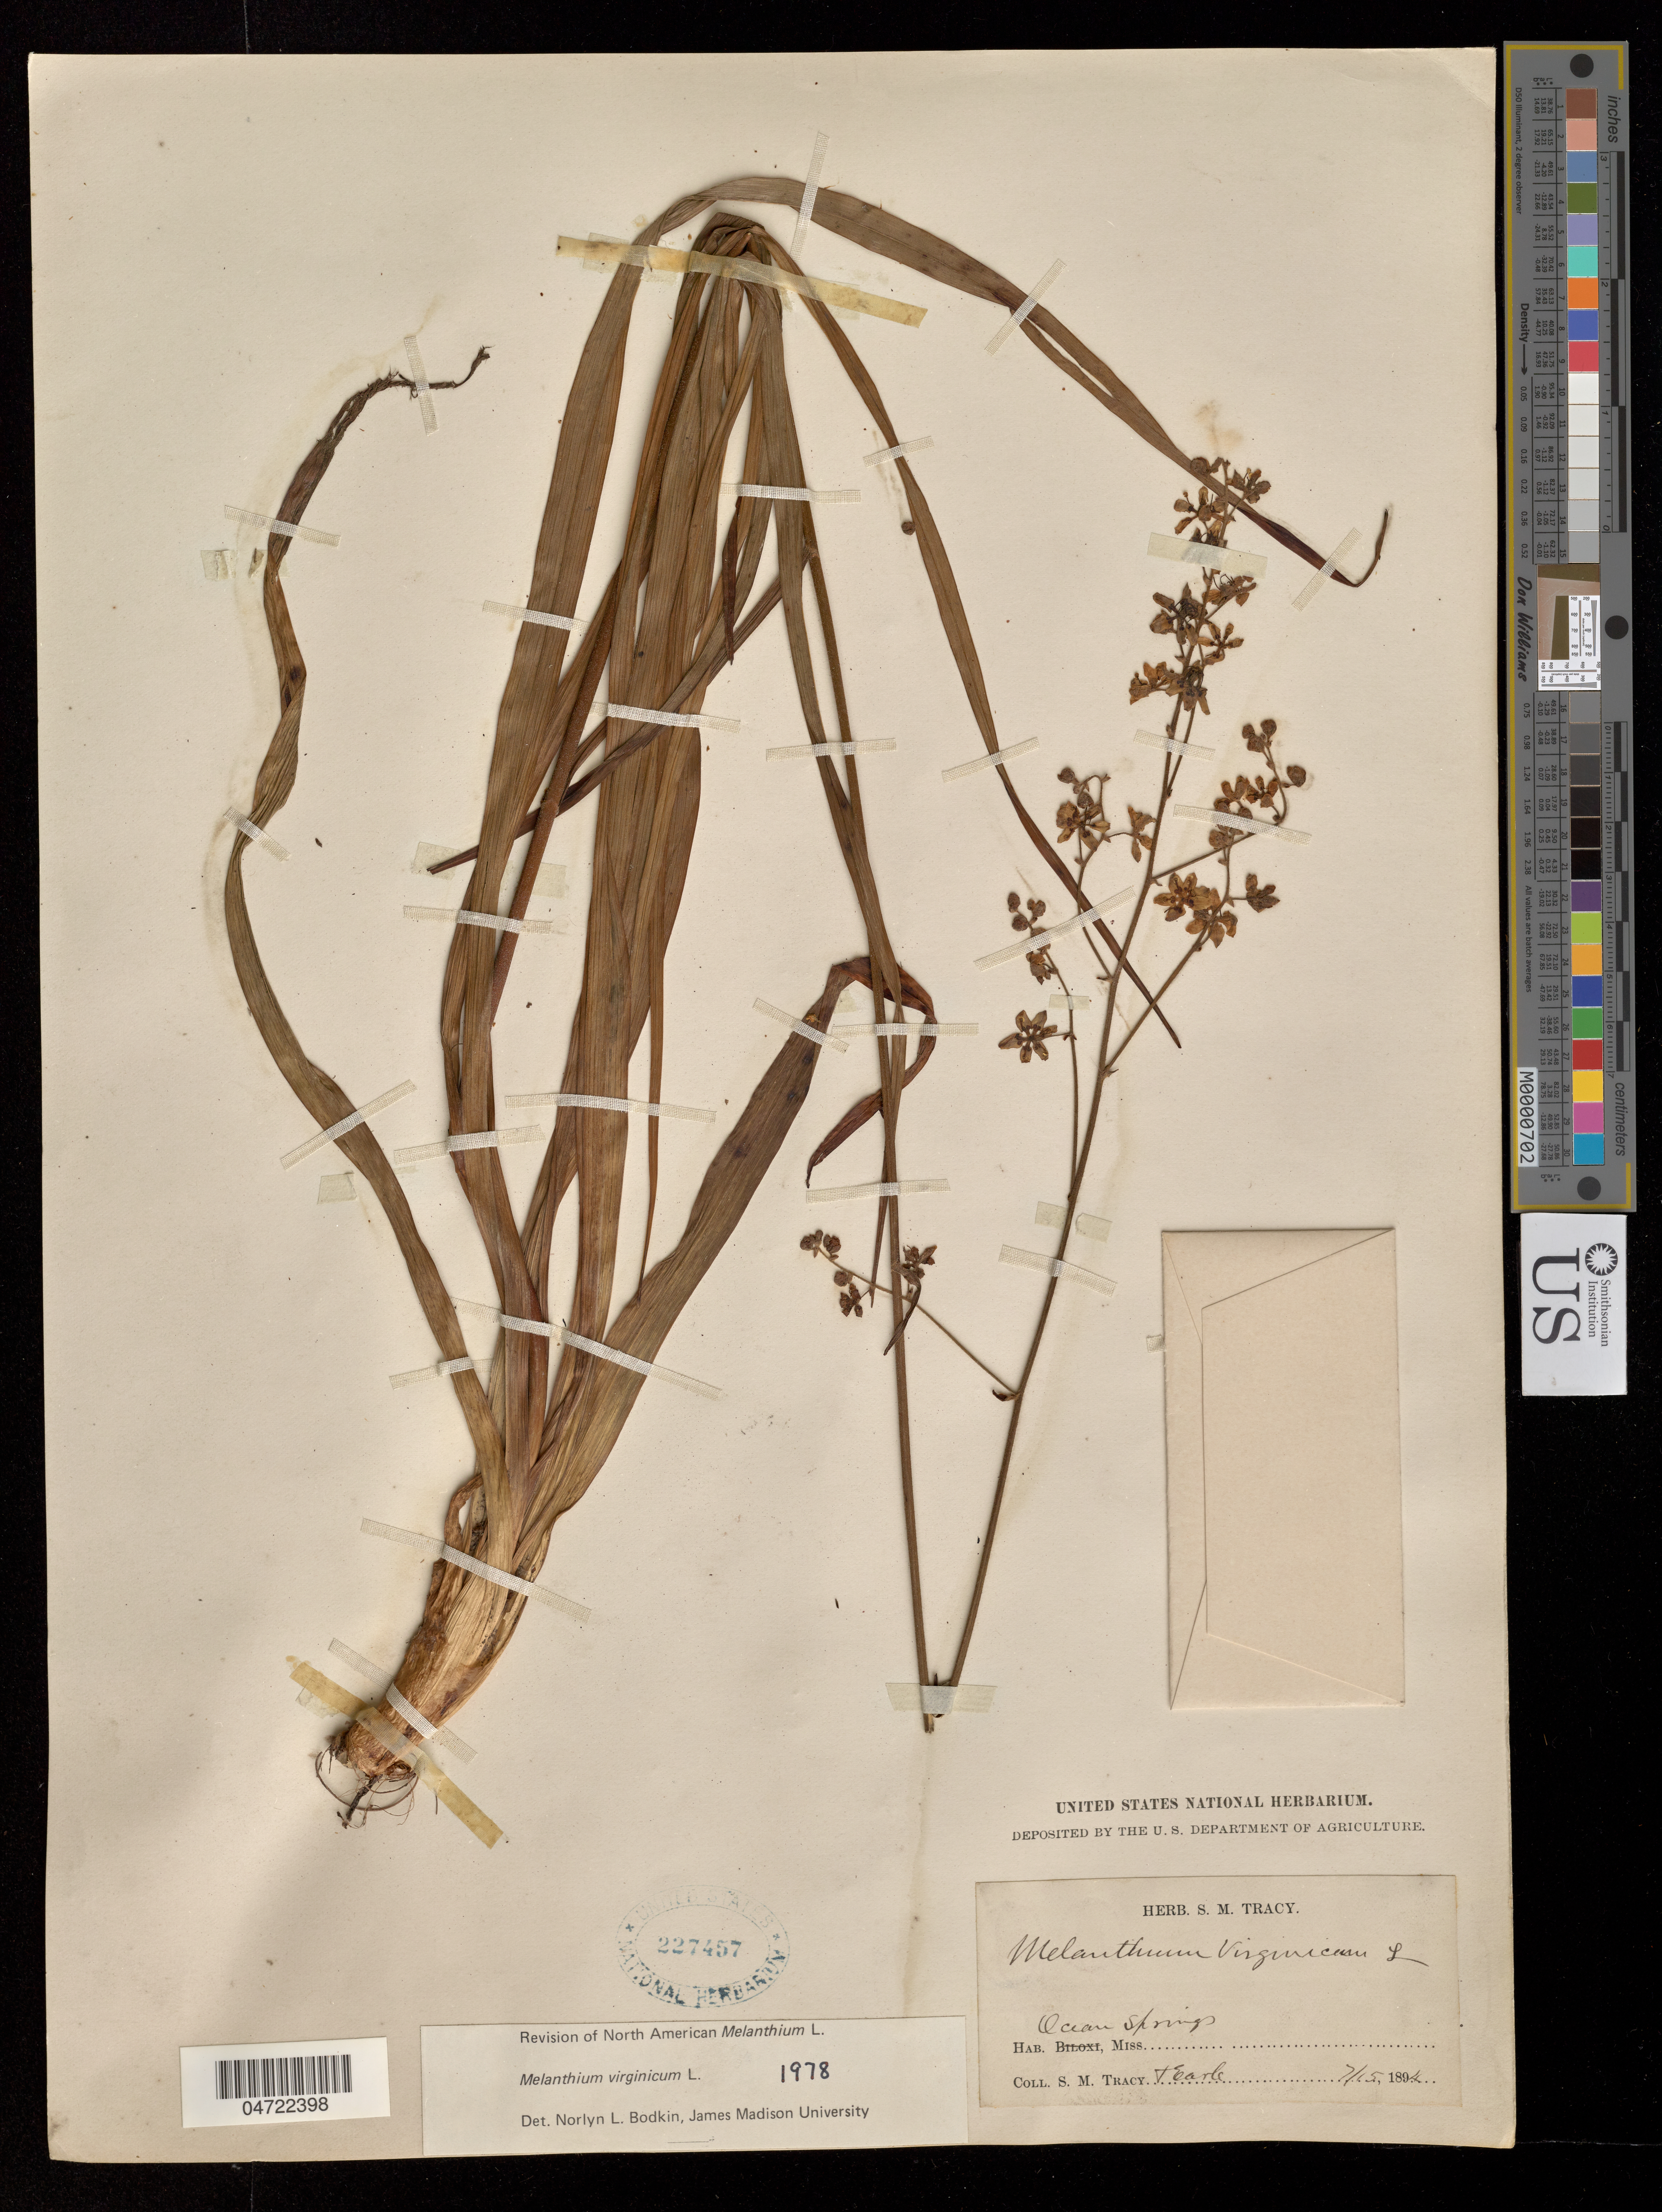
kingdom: Plantae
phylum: Tracheophyta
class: Liliopsida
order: Liliales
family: Melanthiaceae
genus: Melanthium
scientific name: Melanthium virginicum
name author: L.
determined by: Bodkin, N. L.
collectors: S. M. Tracy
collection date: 1894-07-15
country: United States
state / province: Mississippi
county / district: Harrison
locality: Ocean Springs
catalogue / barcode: US 227457